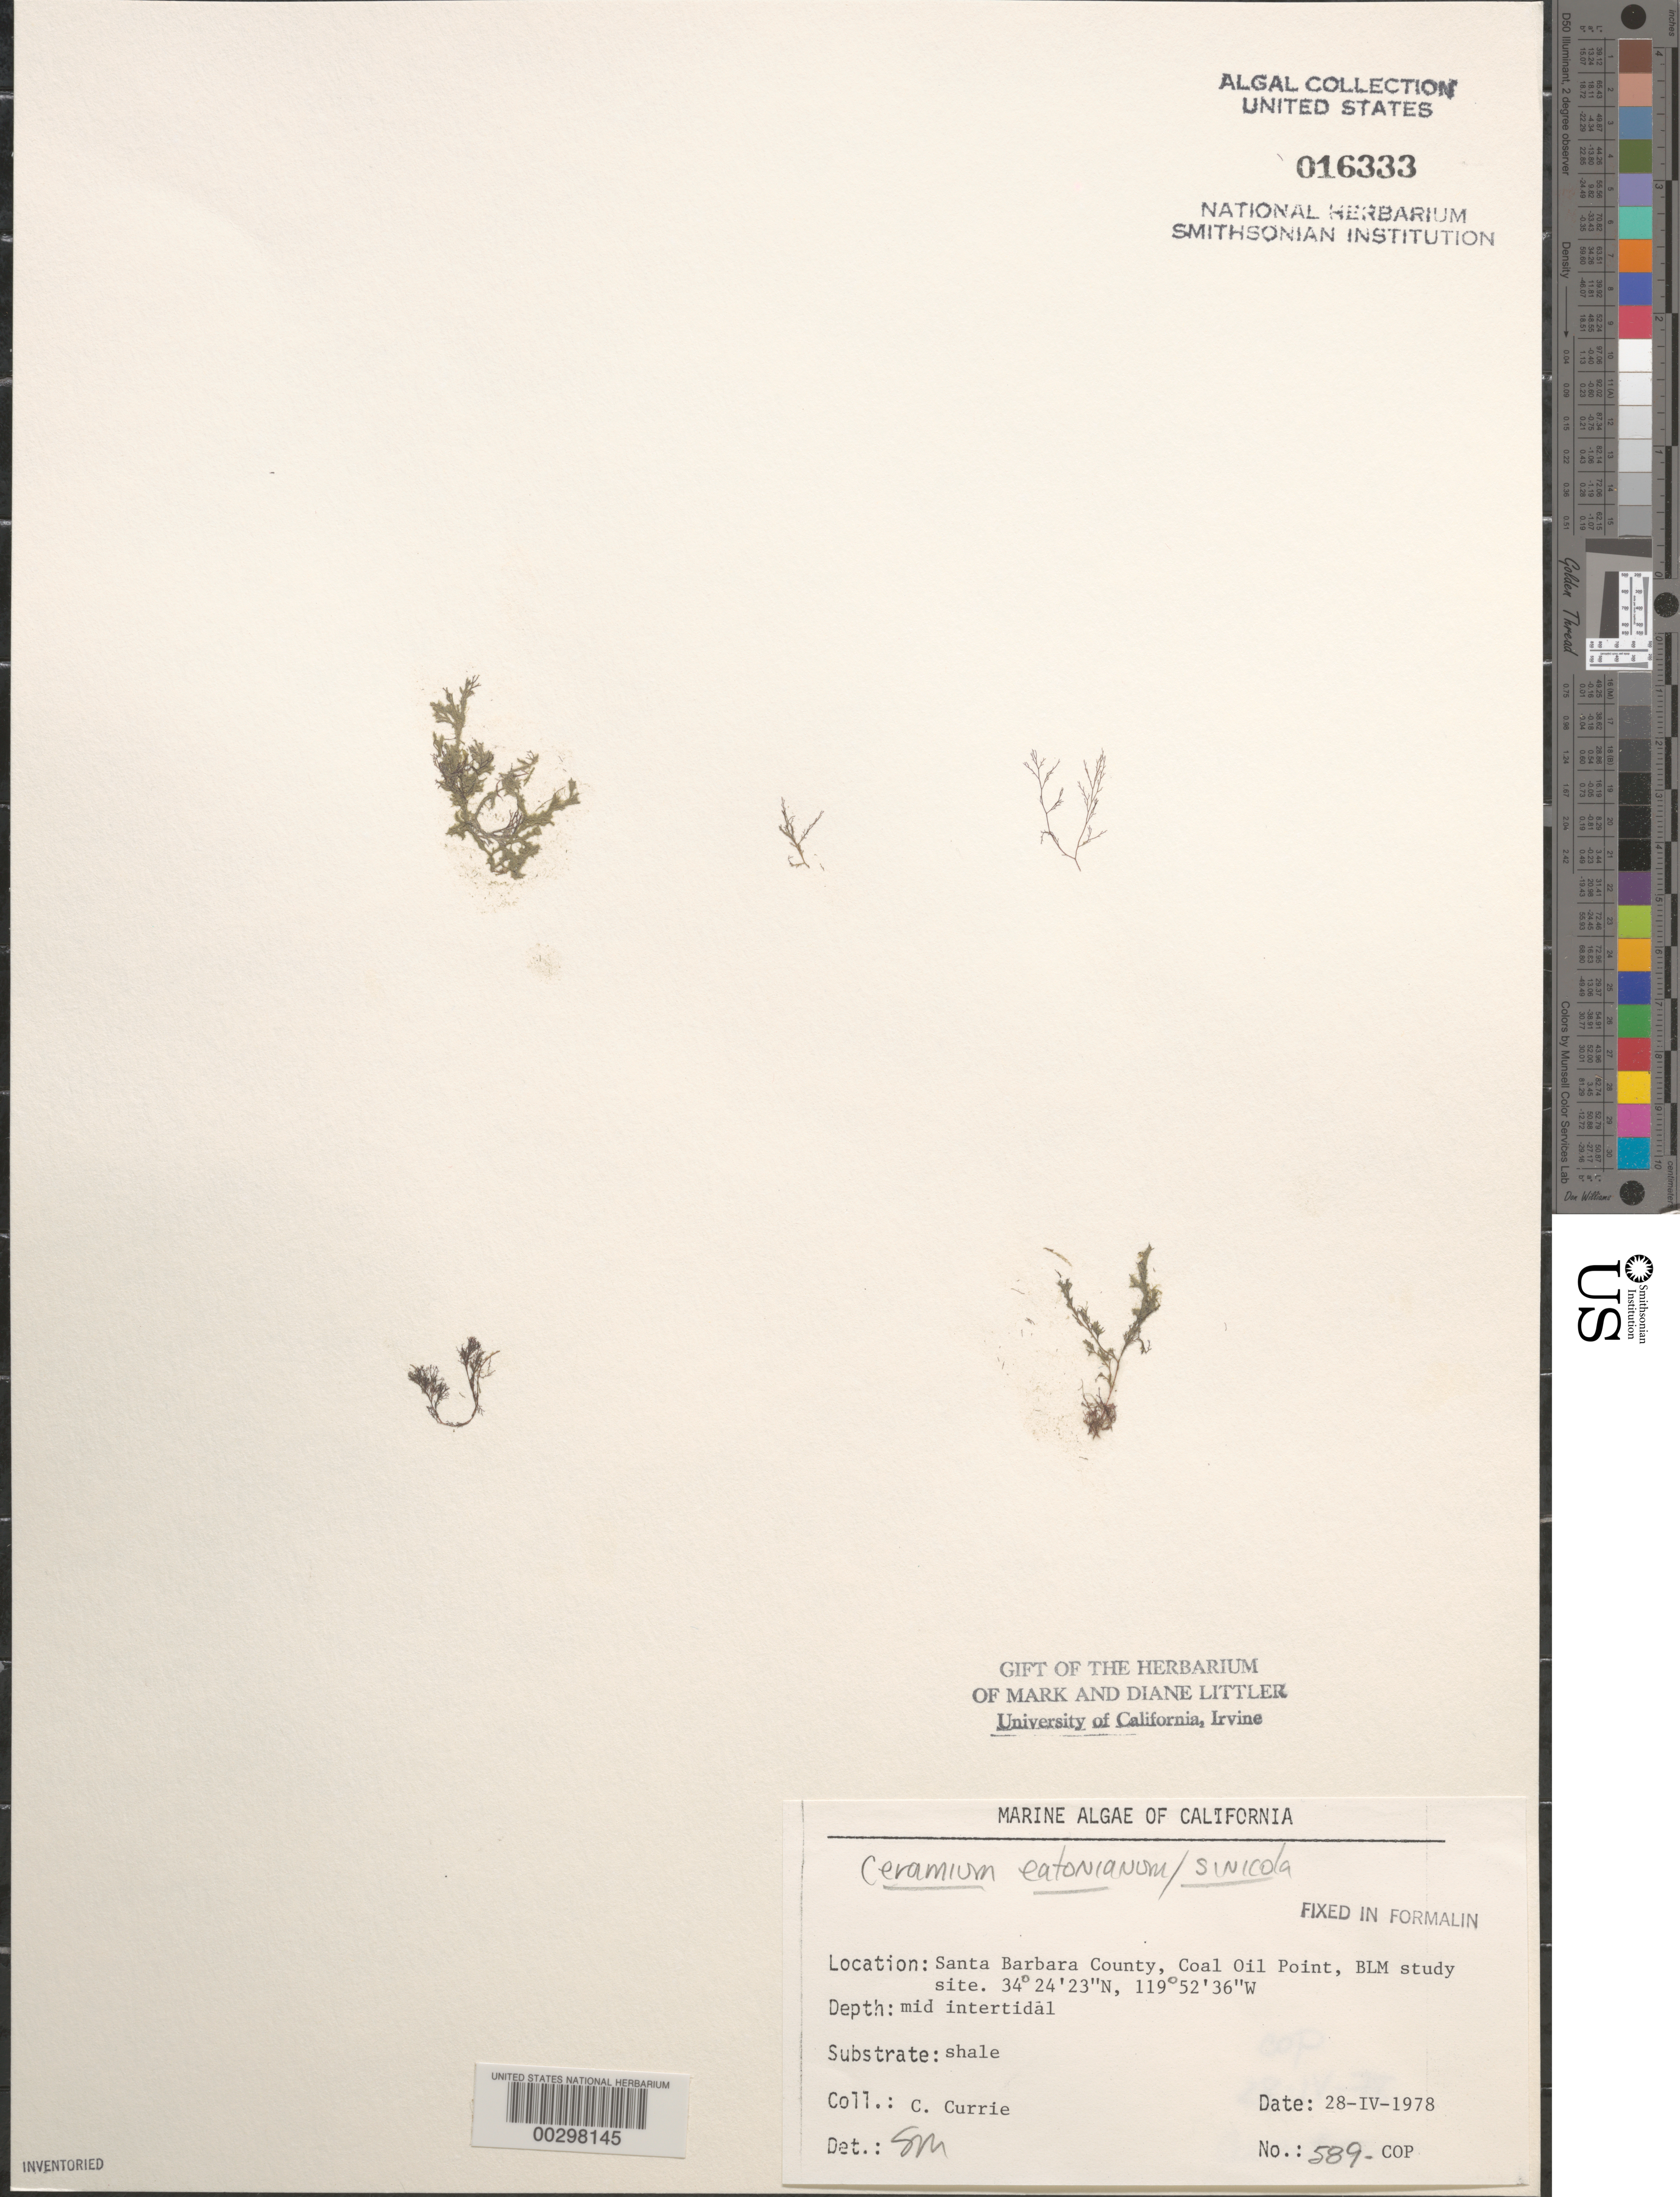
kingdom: Plantae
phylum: Rhodophyta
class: Florideophyceae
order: Ceramiales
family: Ceramiaceae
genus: Corallophila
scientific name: Corallophila eatoniana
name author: (Farl.) T.O. Cho et al.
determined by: Algae name updating Project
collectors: C. Currie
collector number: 589-cop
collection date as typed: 28 Apr 1978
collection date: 1978-04-28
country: United States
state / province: California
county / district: Santa Barbara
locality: Coal Oil Point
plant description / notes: BLM-SOCALBIGHT Rocky Intertidal Survey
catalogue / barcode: US 16333